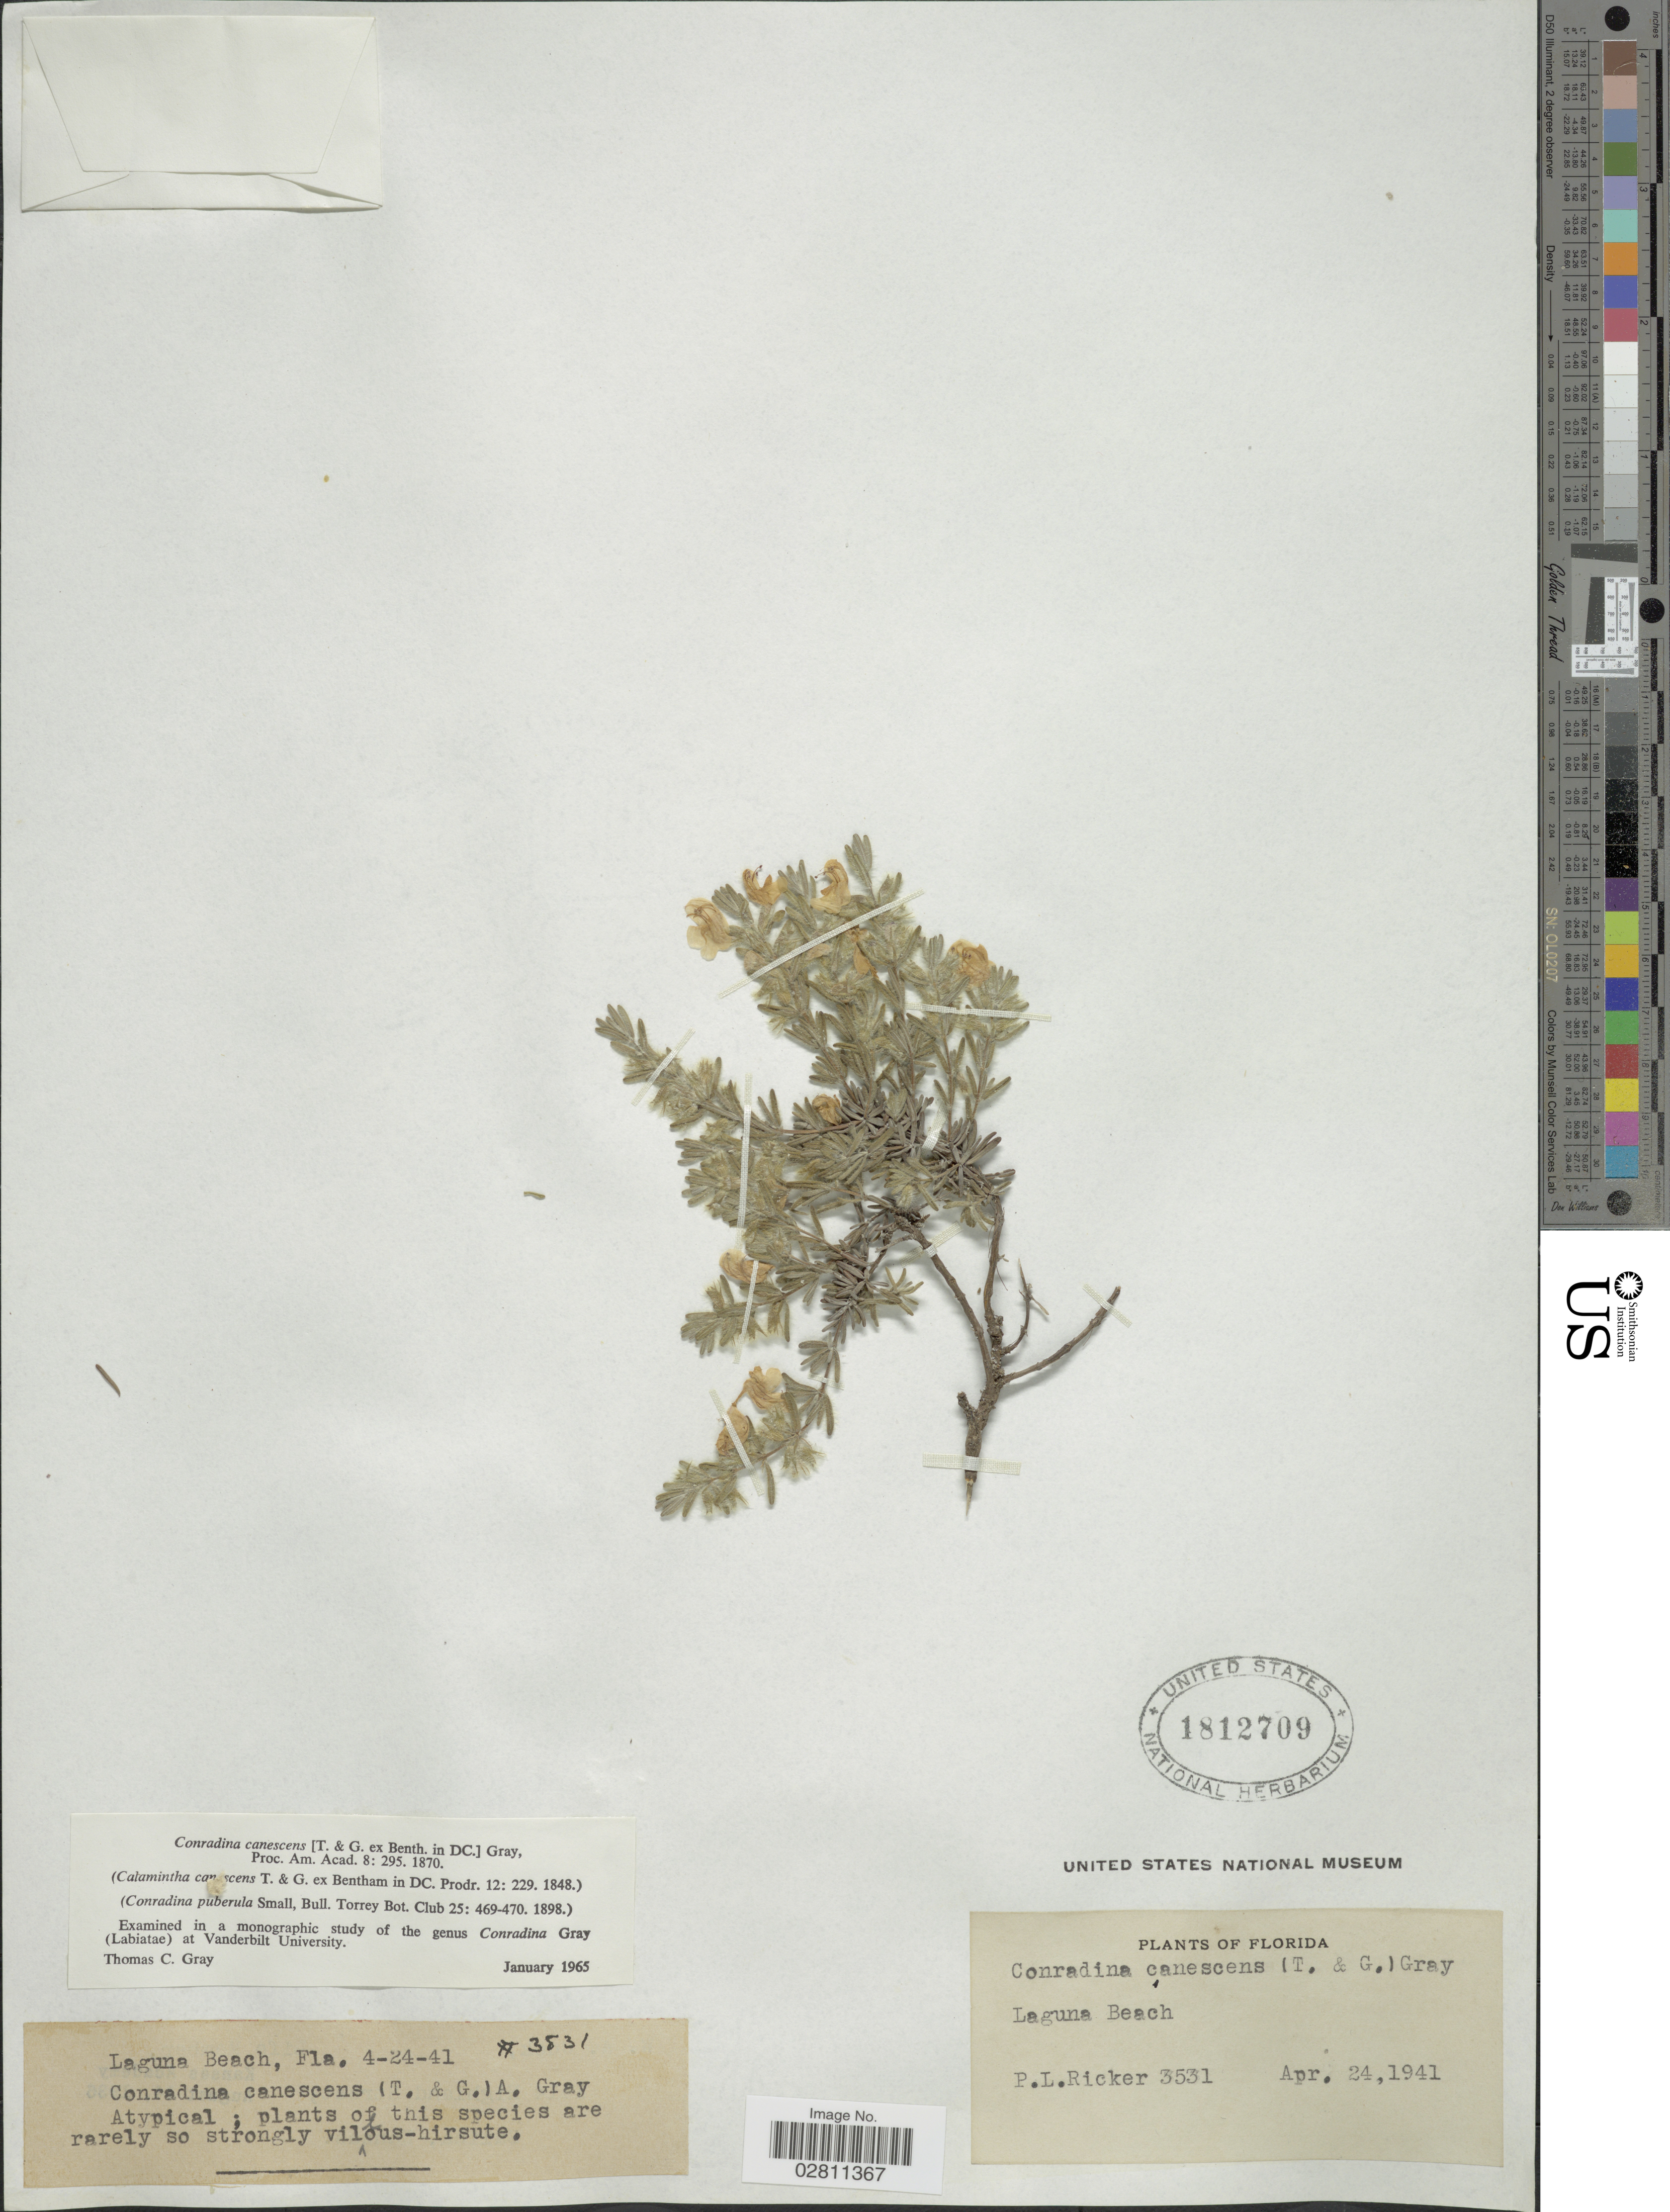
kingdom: Plantae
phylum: Tracheophyta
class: Magnoliopsida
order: Lamiales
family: Lamiaceae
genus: Conradina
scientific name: Conradina canescens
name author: A. Gray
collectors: P. Ricker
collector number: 3531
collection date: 1941-04-24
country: United States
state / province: Florida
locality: Laguna Beach, Fla.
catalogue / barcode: US 1812709